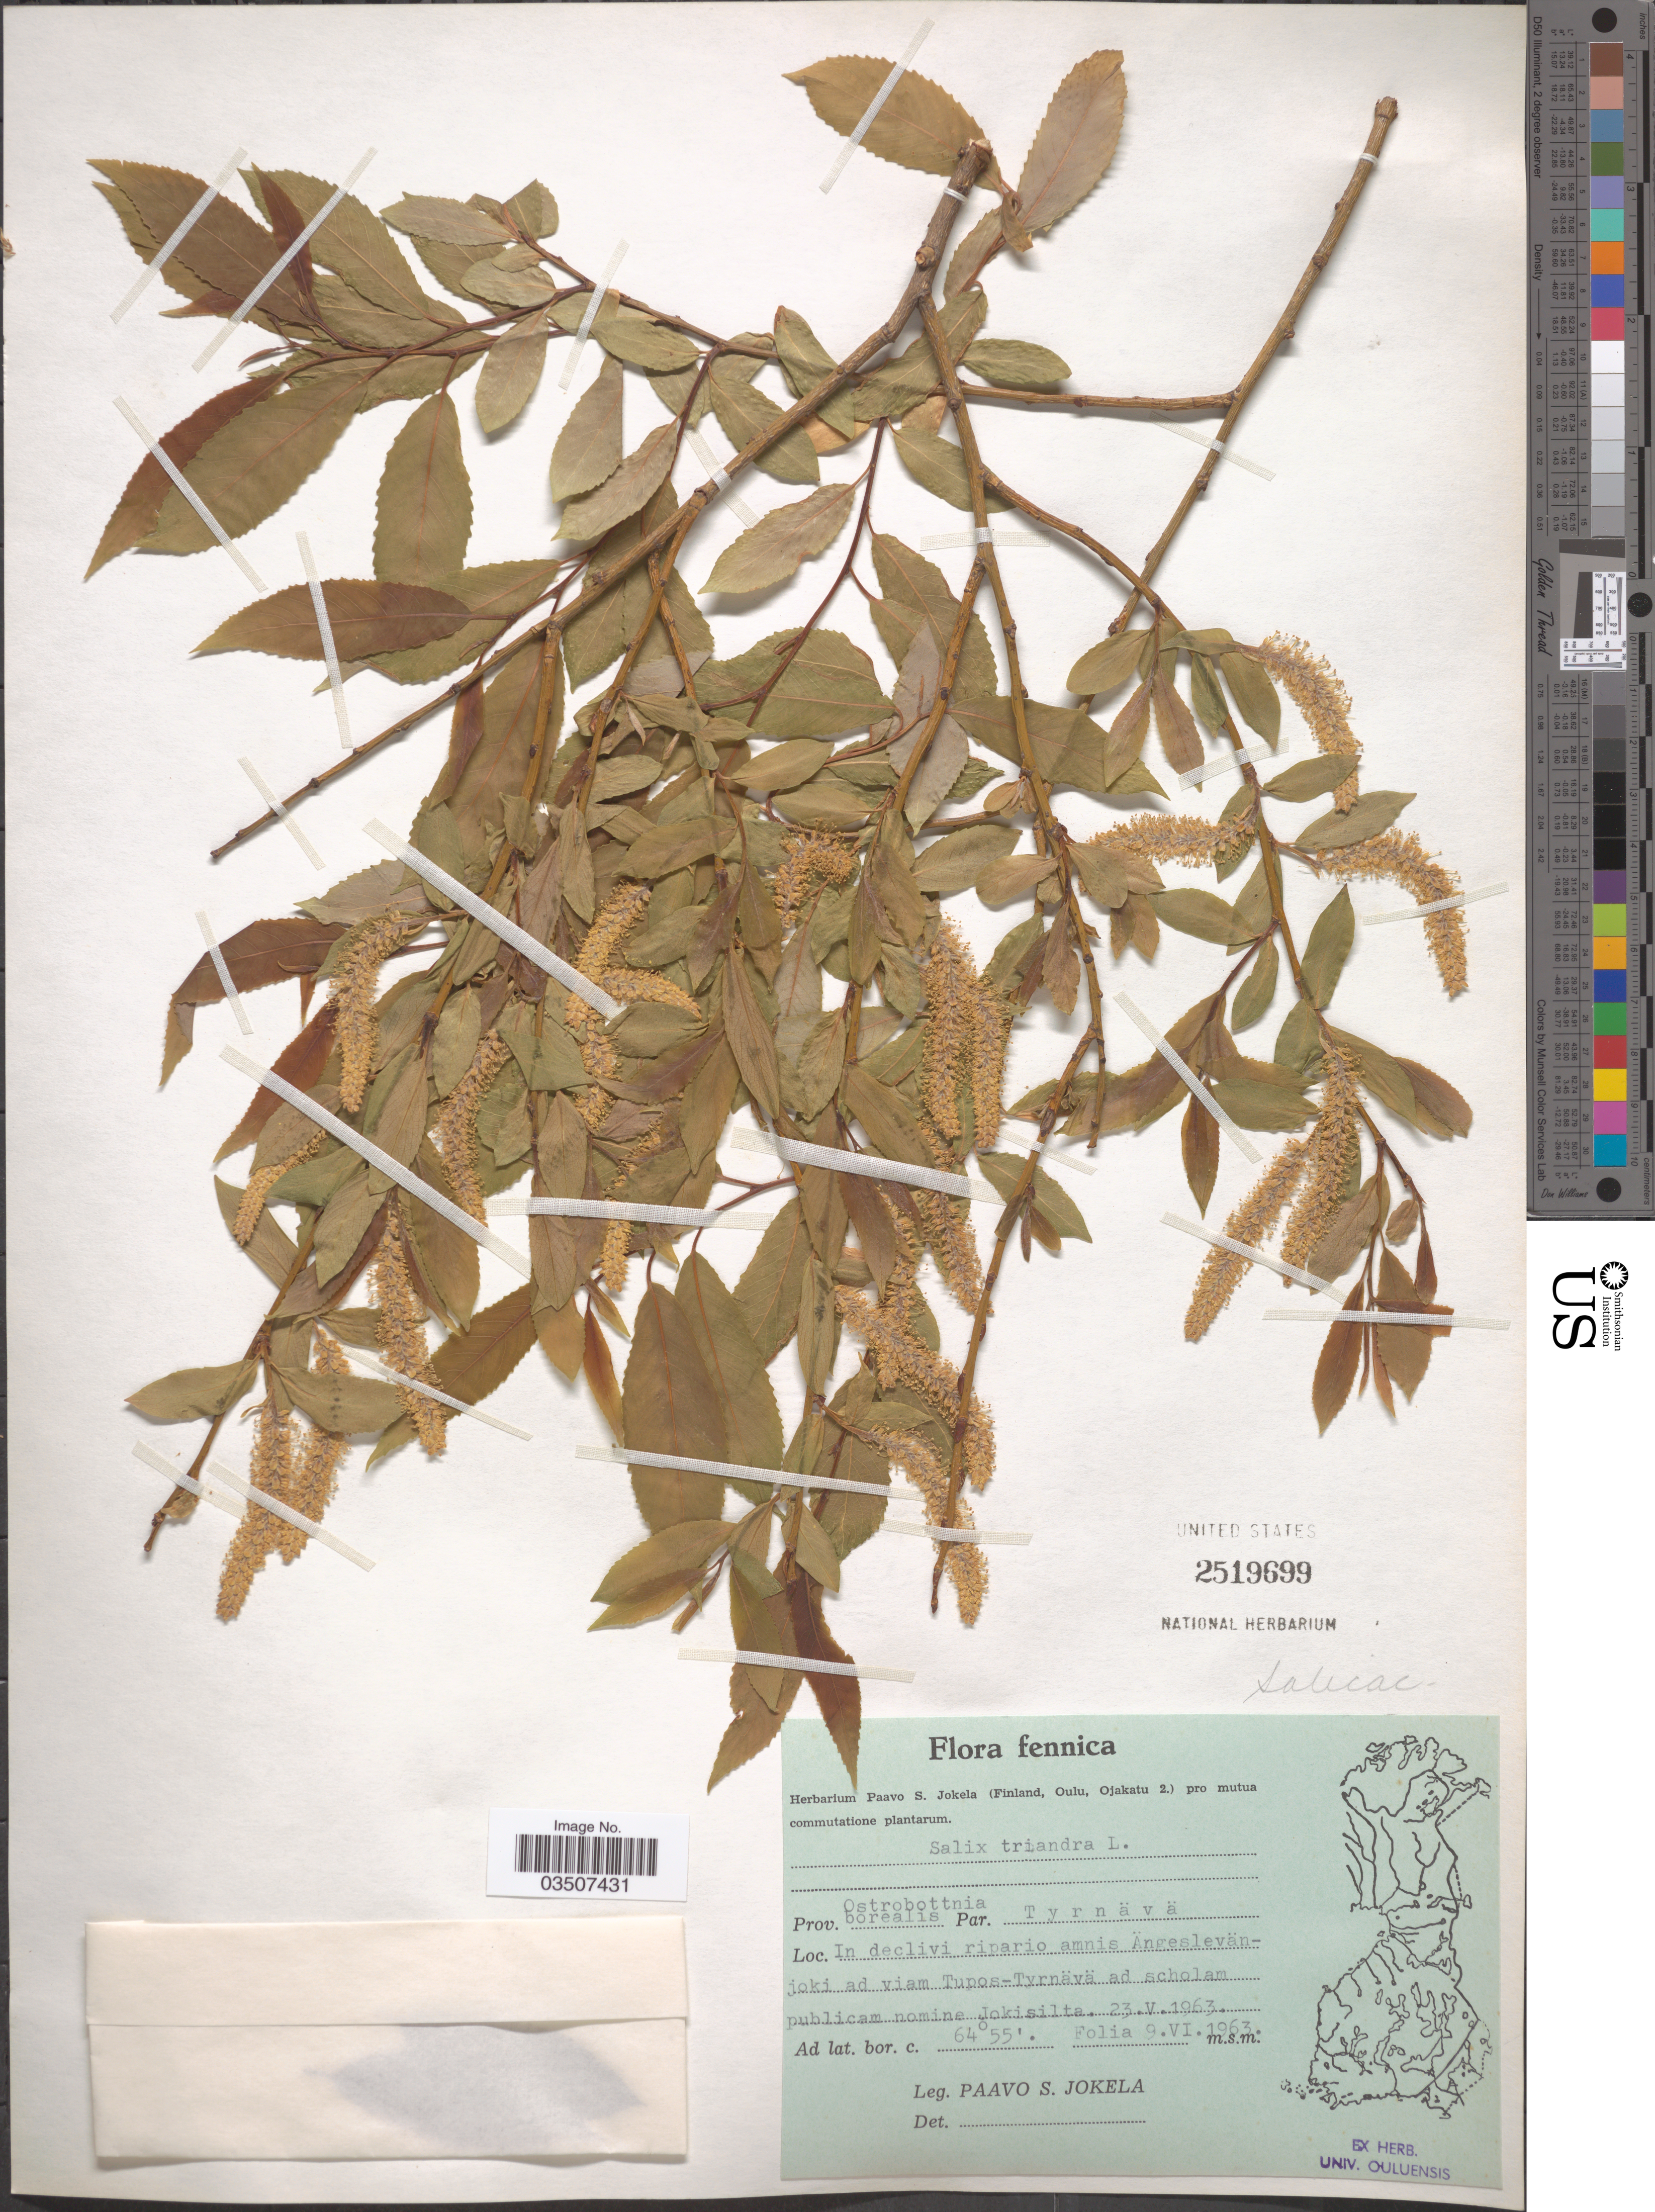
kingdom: Plantae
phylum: Tracheophyta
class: Magnoliopsida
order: Malpighiales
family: Salicaceae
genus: Salix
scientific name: Salix triandra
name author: L.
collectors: P. Jokela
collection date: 1963-05-23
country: Finland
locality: Fennica. Prov. Ostrobottnia borealis. Par. Tyrnävä. In declivi ripario amnis Ängeslevänjoki ad viam Tupos-Tyrnävä ad scholam publicam nomine Jokisilta.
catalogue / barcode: US 2519699